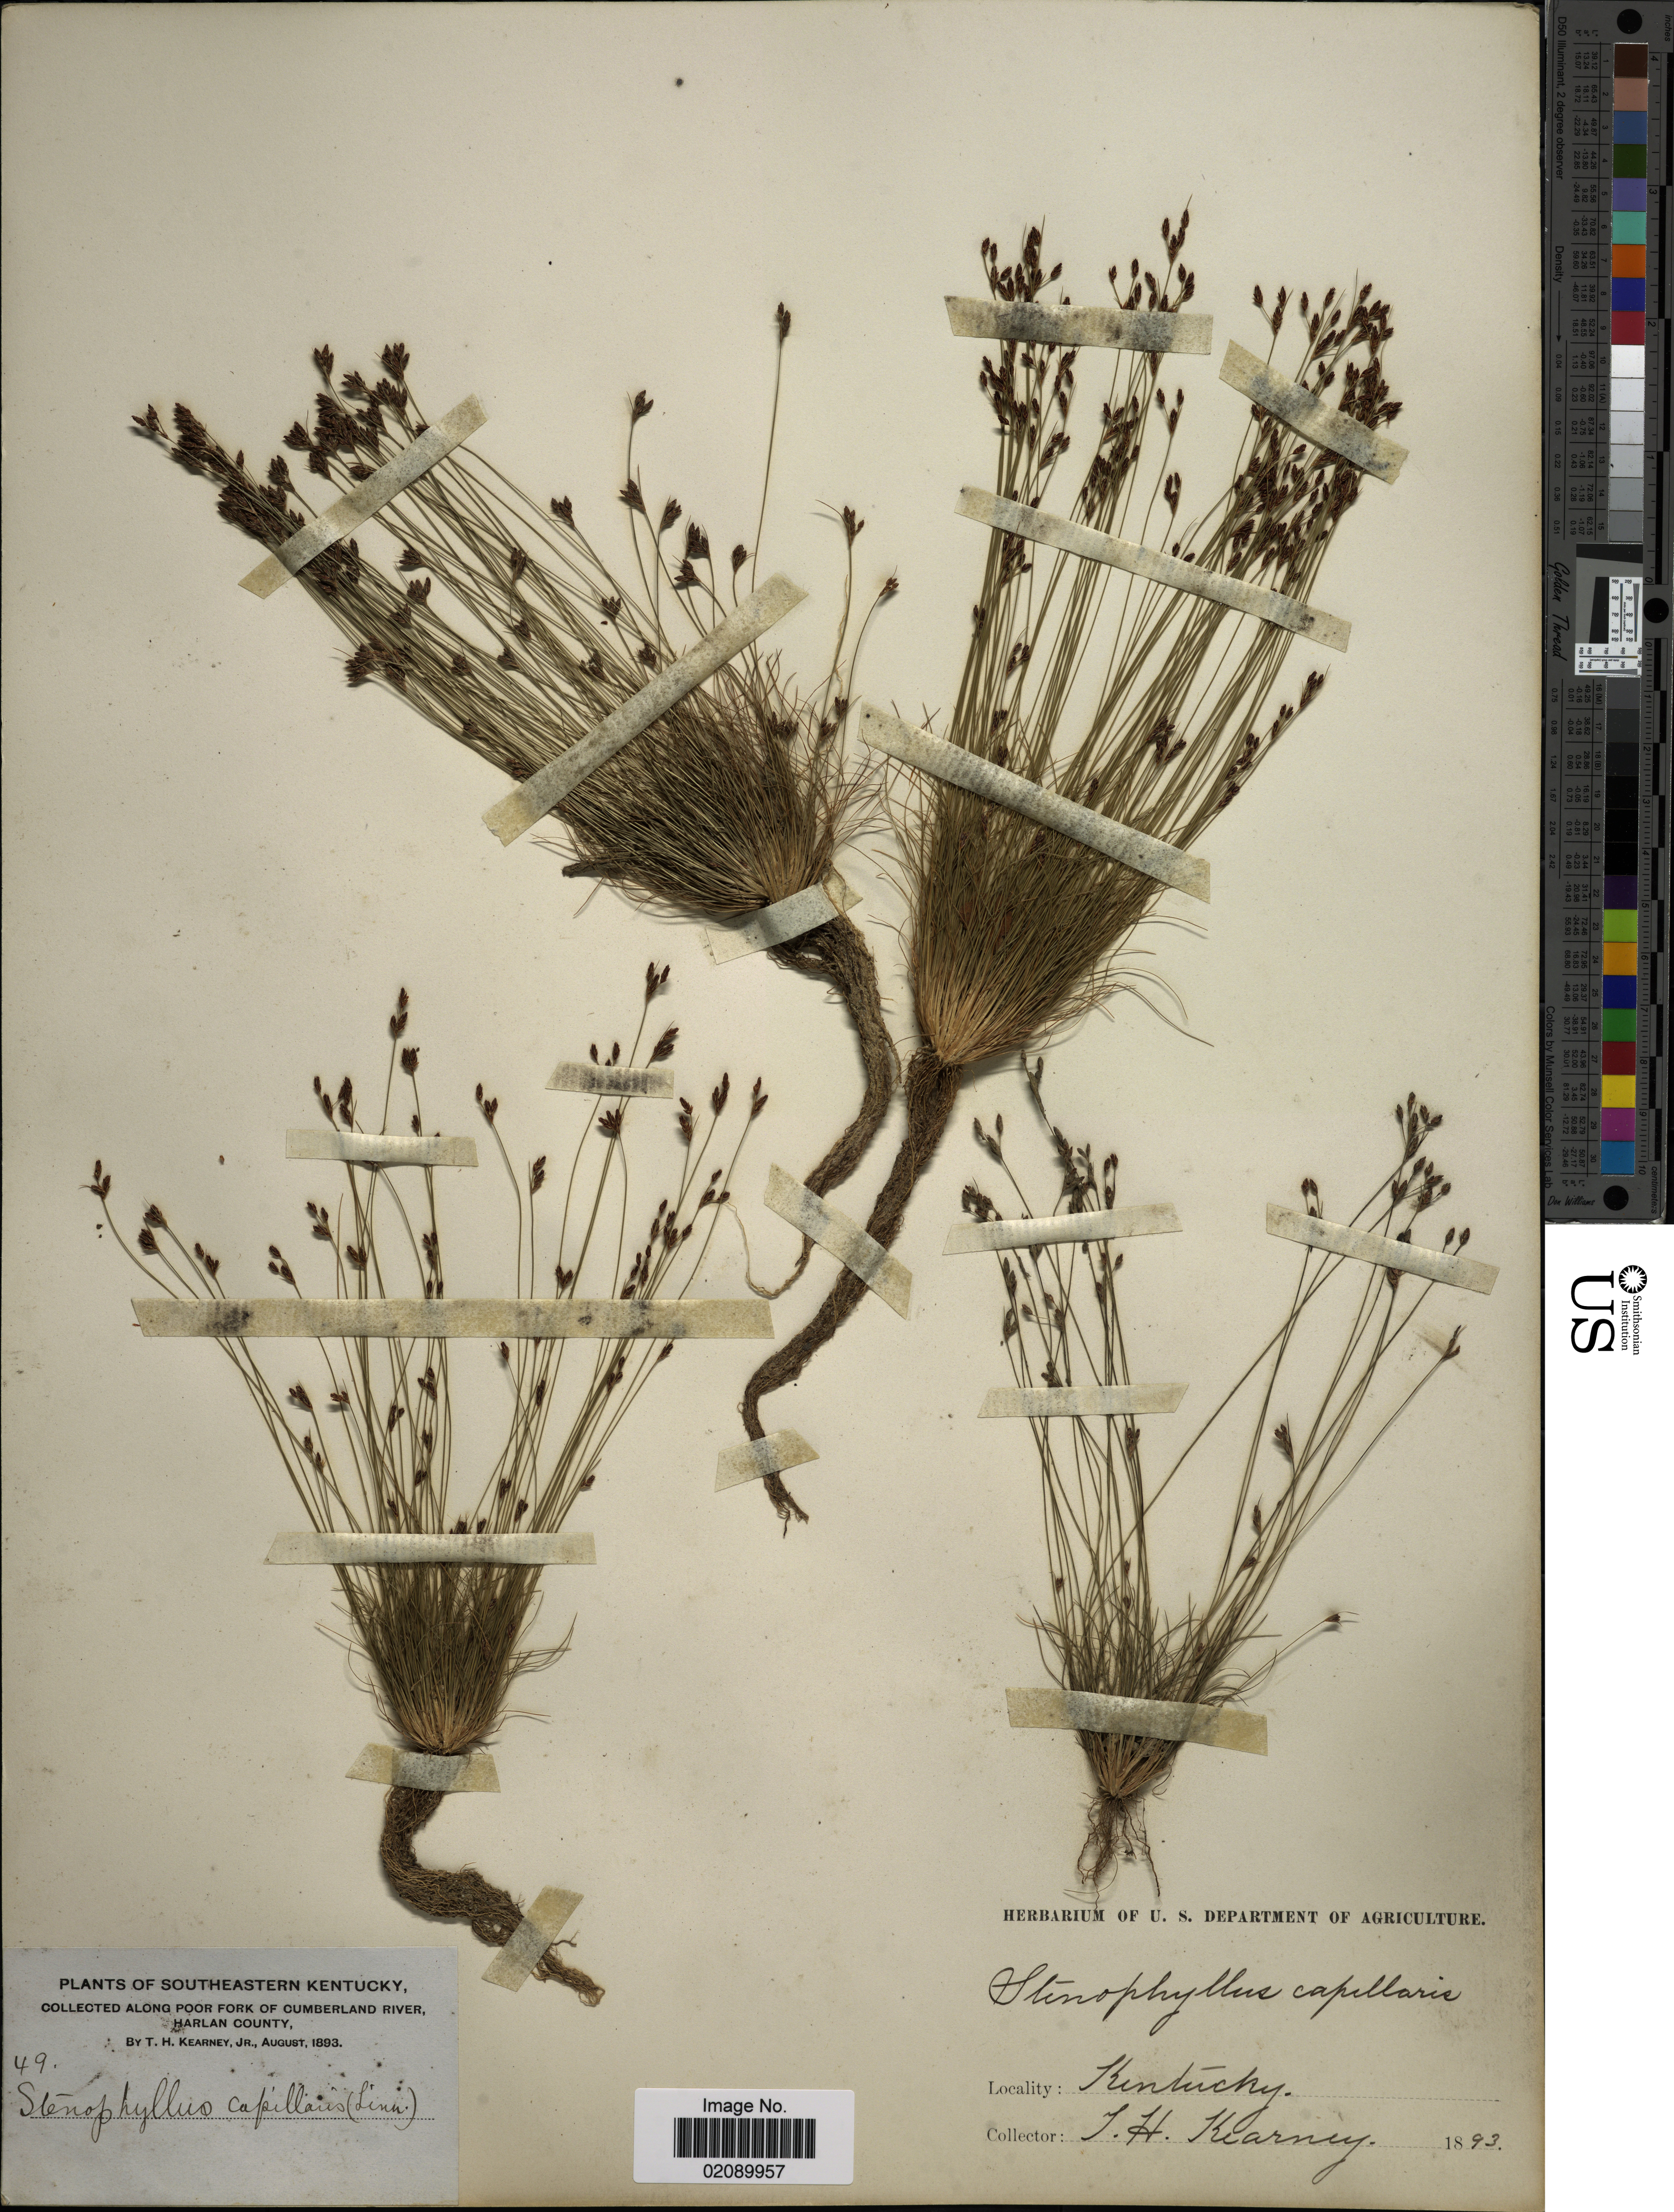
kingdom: Plantae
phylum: Tracheophyta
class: Liliopsida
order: Poales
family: Cyperaceae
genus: Bulbostylis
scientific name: Bulbostylis capillaris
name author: (L.) Kunth ex C.B. Clarke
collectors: T. H. Kearney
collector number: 49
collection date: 1893-08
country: United States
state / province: Kentucky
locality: Southeastern Kentucky. Along Poor Fork of Cumberland River, Harlan County